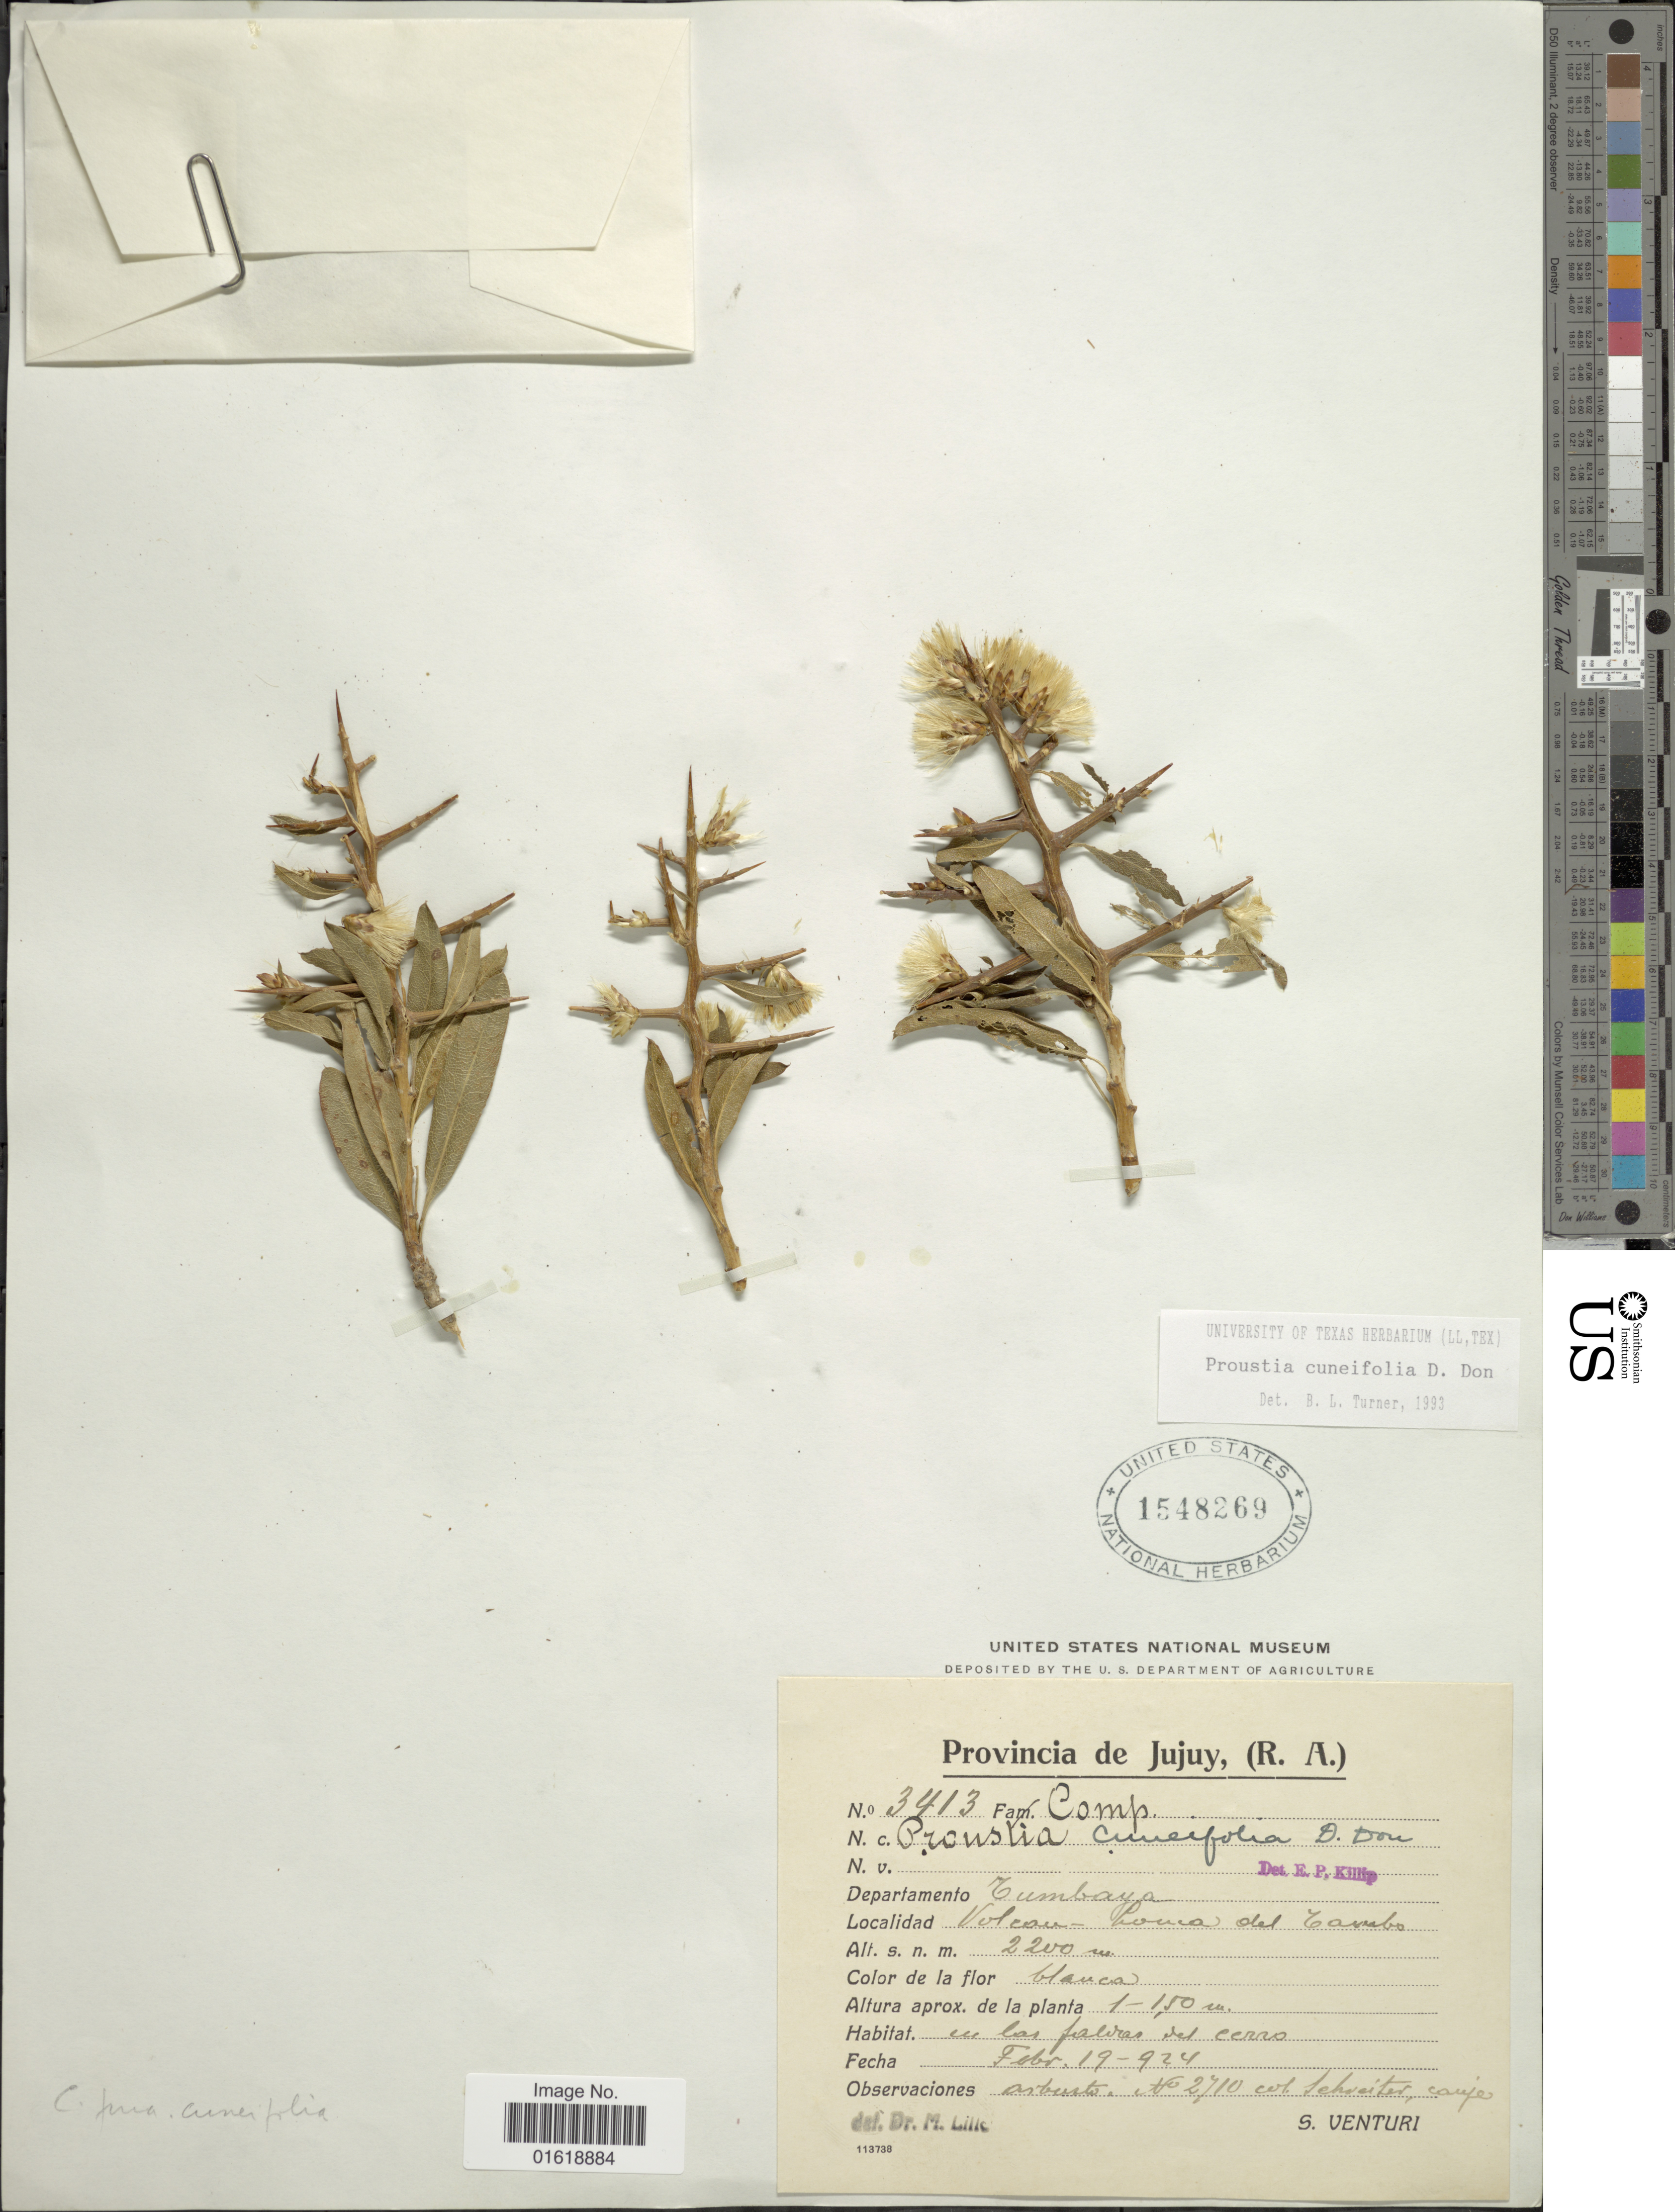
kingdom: Plantae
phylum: Tracheophyta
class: Magnoliopsida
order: Asterales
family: Asteraceae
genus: Proustia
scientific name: Proustia cuneifolia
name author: D. Don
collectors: S. Venturi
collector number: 3413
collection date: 1924-02-19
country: Argentina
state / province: Jujuy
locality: Provincia de Jujuy, (R.A.). Departamento Tumbaya. Volcan - Loma del Tambo.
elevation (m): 2200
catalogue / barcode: US 1548269